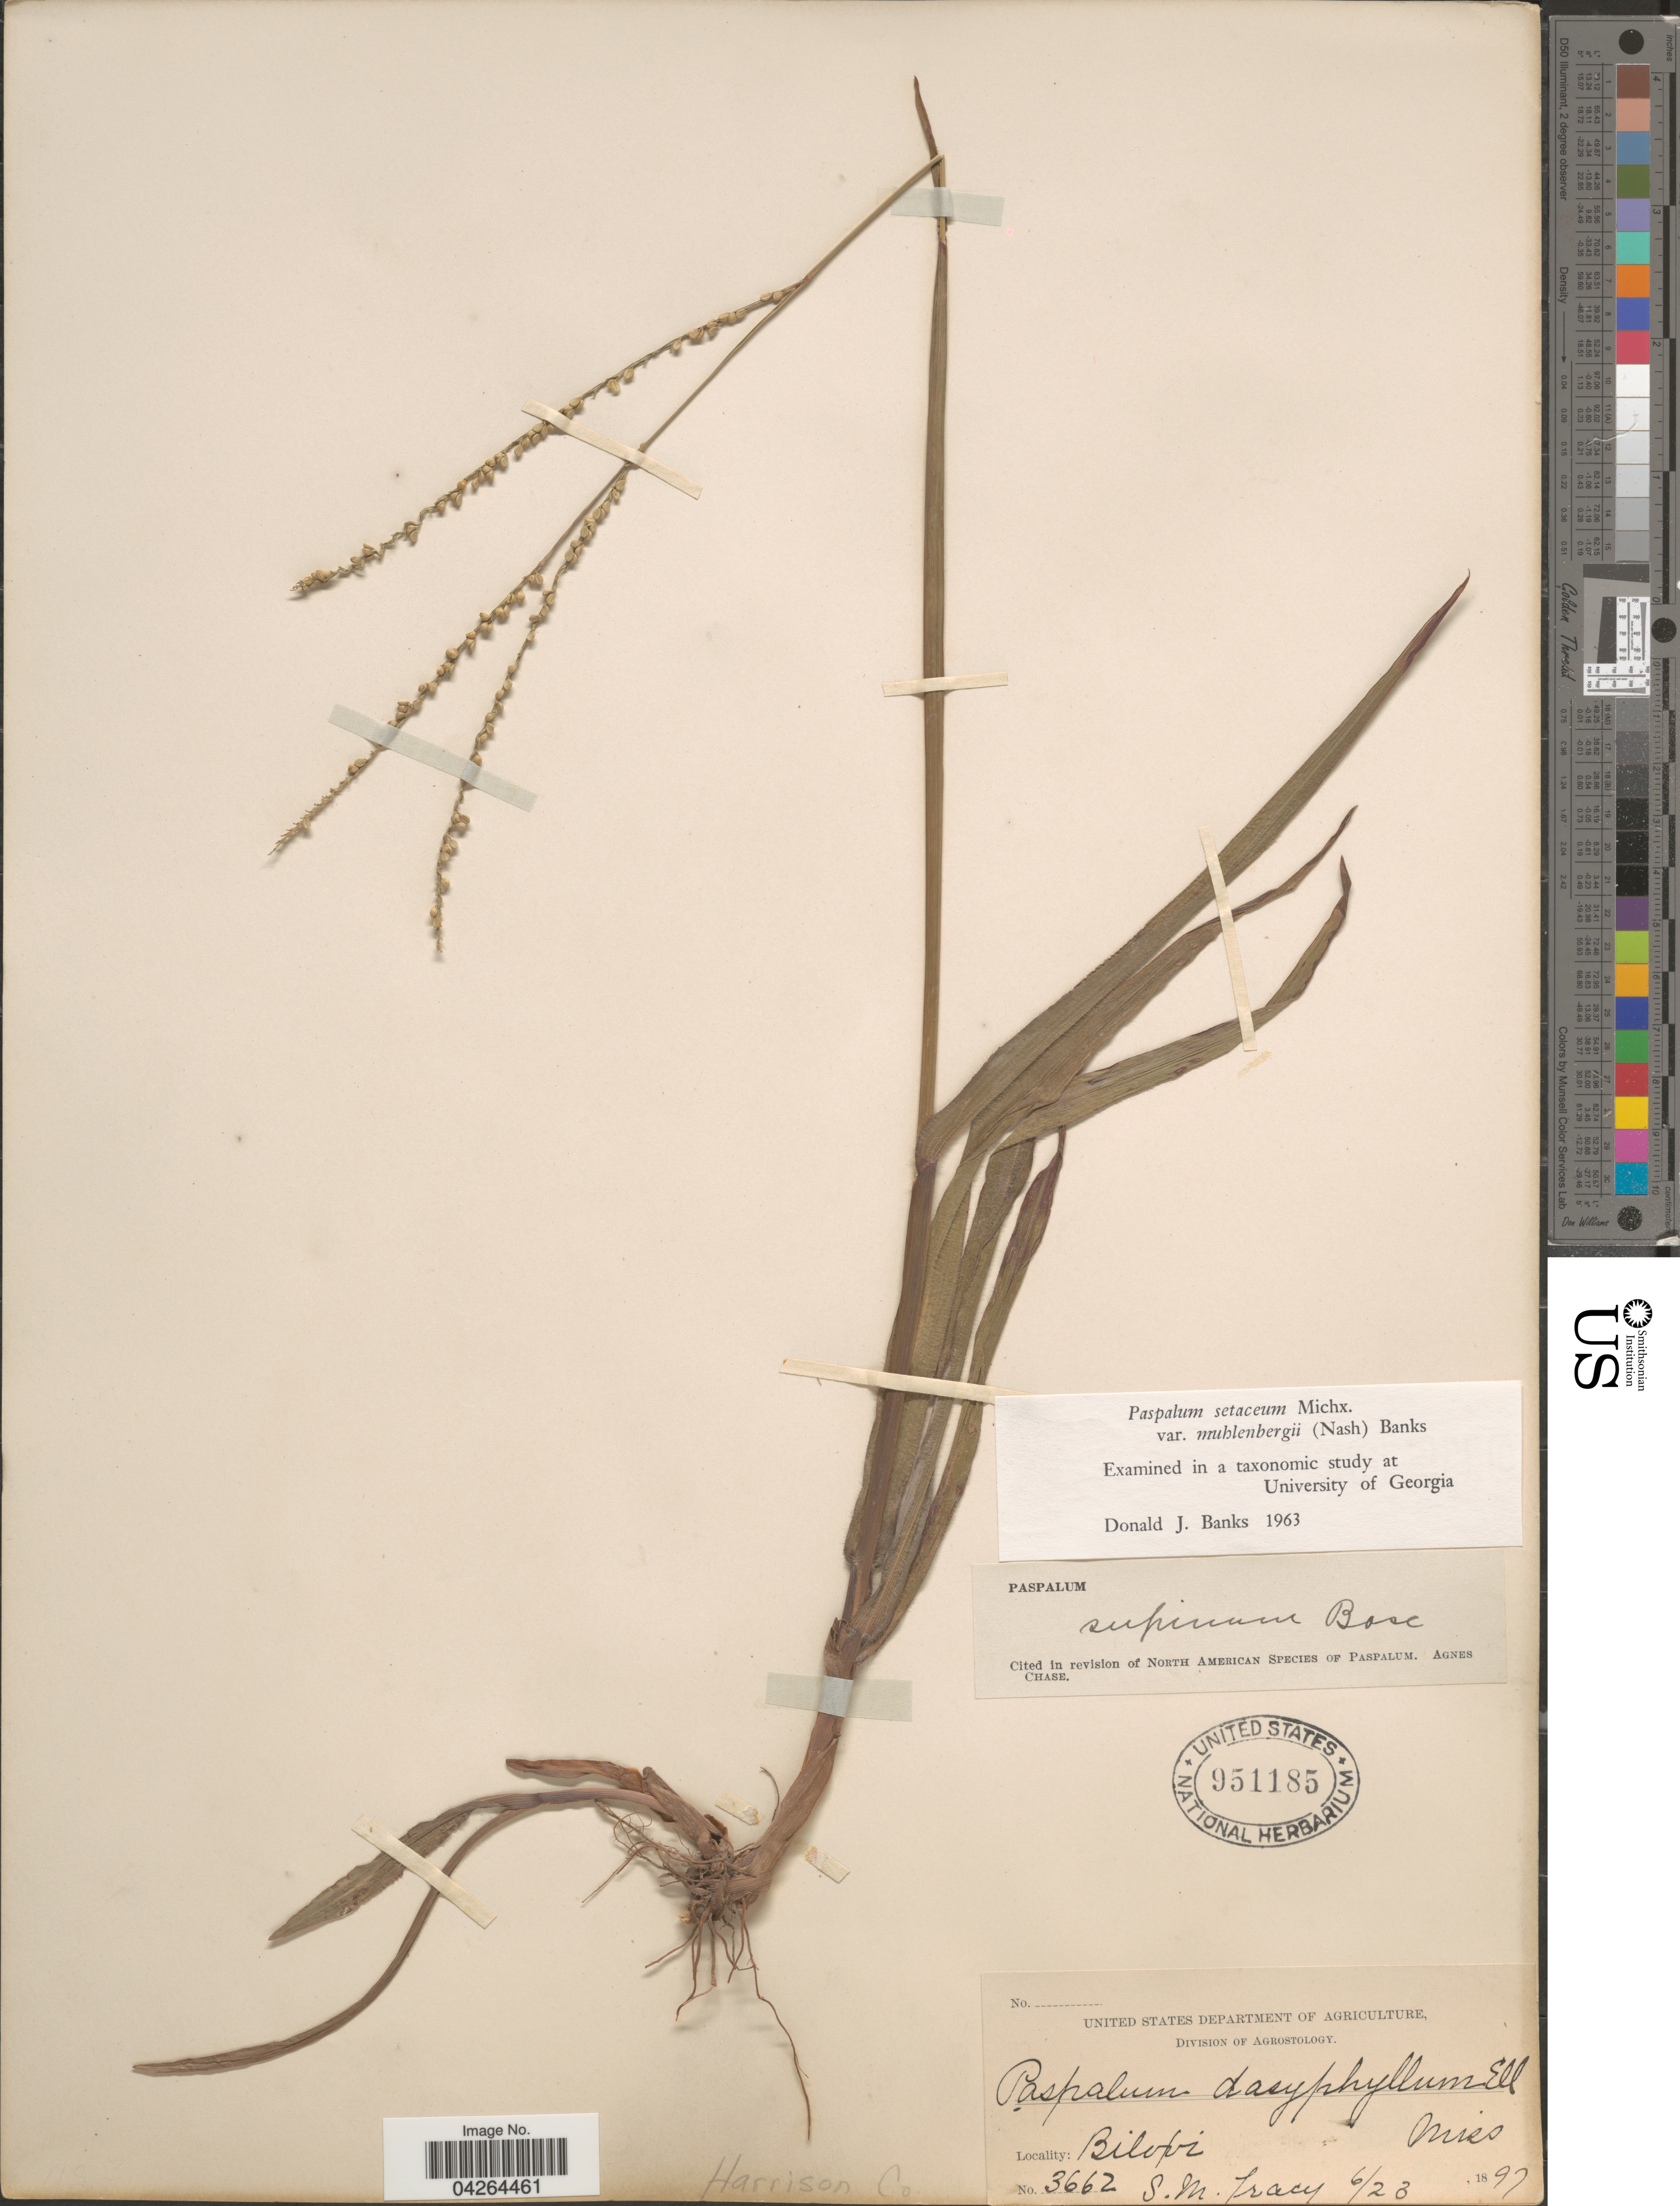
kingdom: Plantae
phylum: Tracheophyta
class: Liliopsida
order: Poales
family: Poaceae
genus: Paspalum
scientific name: Paspalum setaceum var. muhlenbergii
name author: (Nash) D.J. Banks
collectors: S. M. Tracy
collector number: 3662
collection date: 1897-06-23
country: United States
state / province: Mississippi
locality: Biloxi. Harrison Co.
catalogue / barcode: US 951185